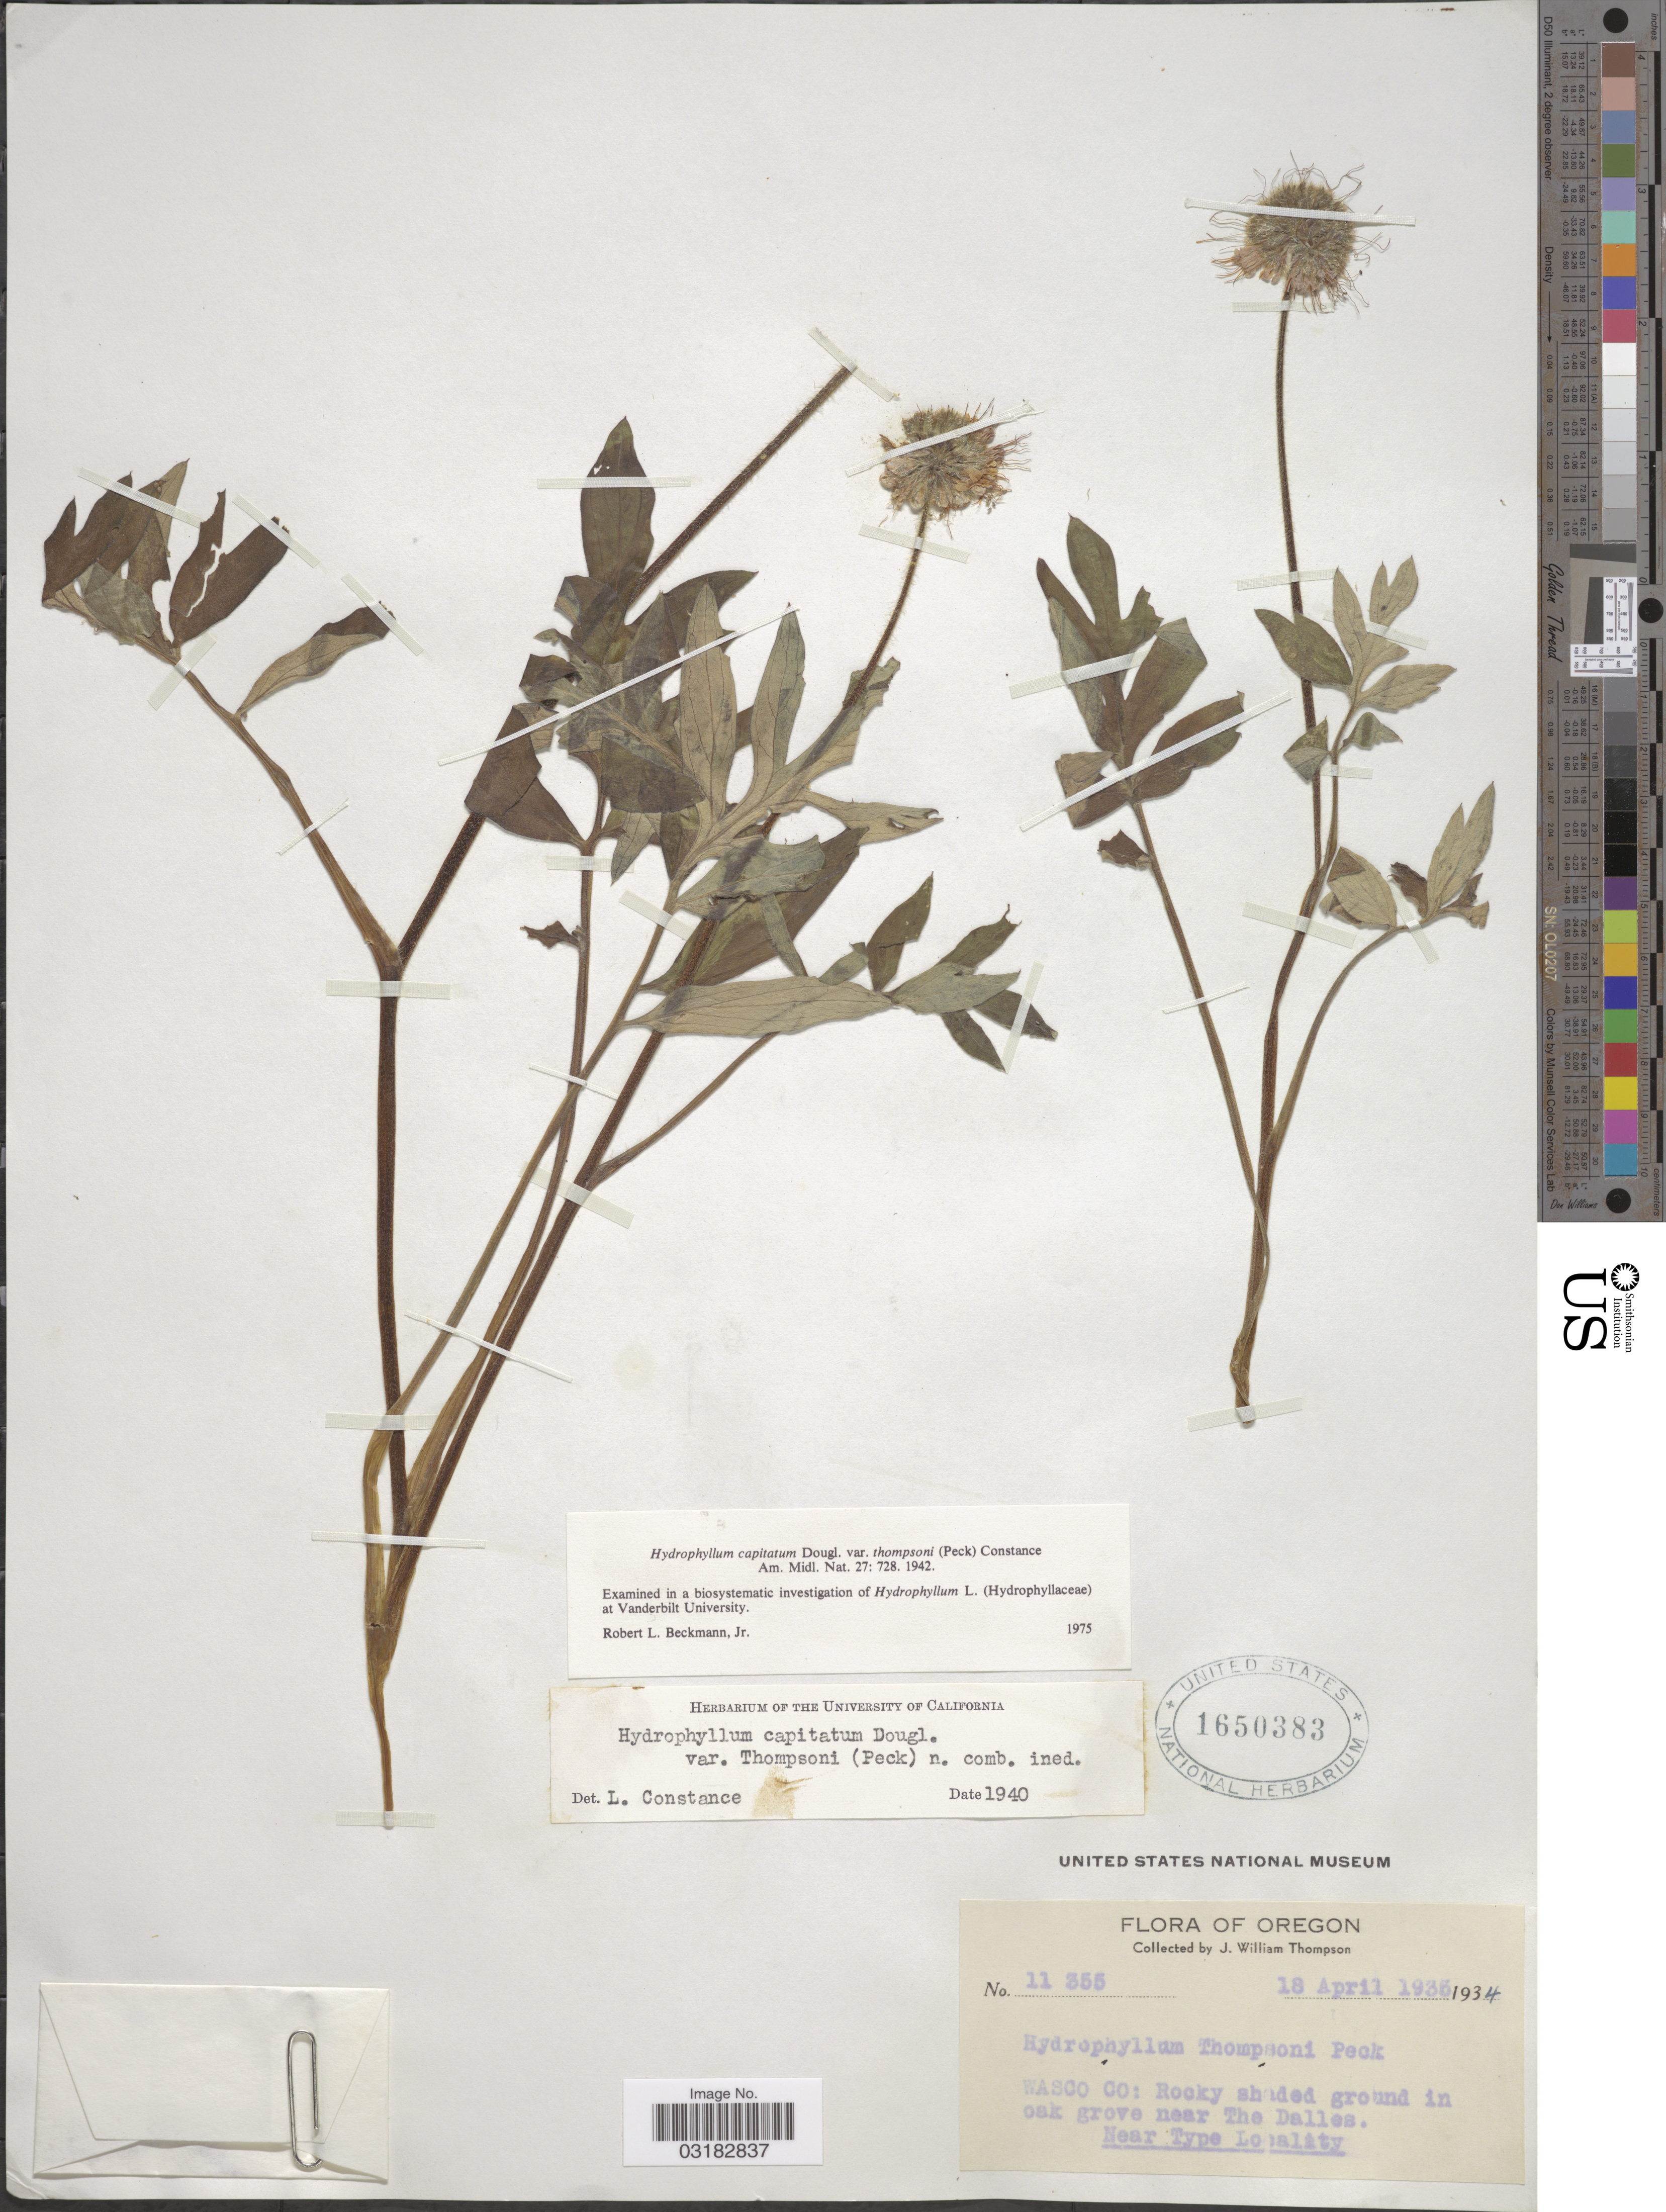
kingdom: Plantae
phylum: Tracheophyta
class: Magnoliopsida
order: Boraginales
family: Hydrophyllaceae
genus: Hydrophyllum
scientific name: Hydrophyllum capitatum var. thompsonii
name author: (M. Peck) Constance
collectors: J. W. Thompson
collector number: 11355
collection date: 1935-04-18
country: United States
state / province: Oregon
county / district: Wasco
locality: WASCO CO: Rocky shaded ground in oak grove near The Dalles.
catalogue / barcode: US 1650383